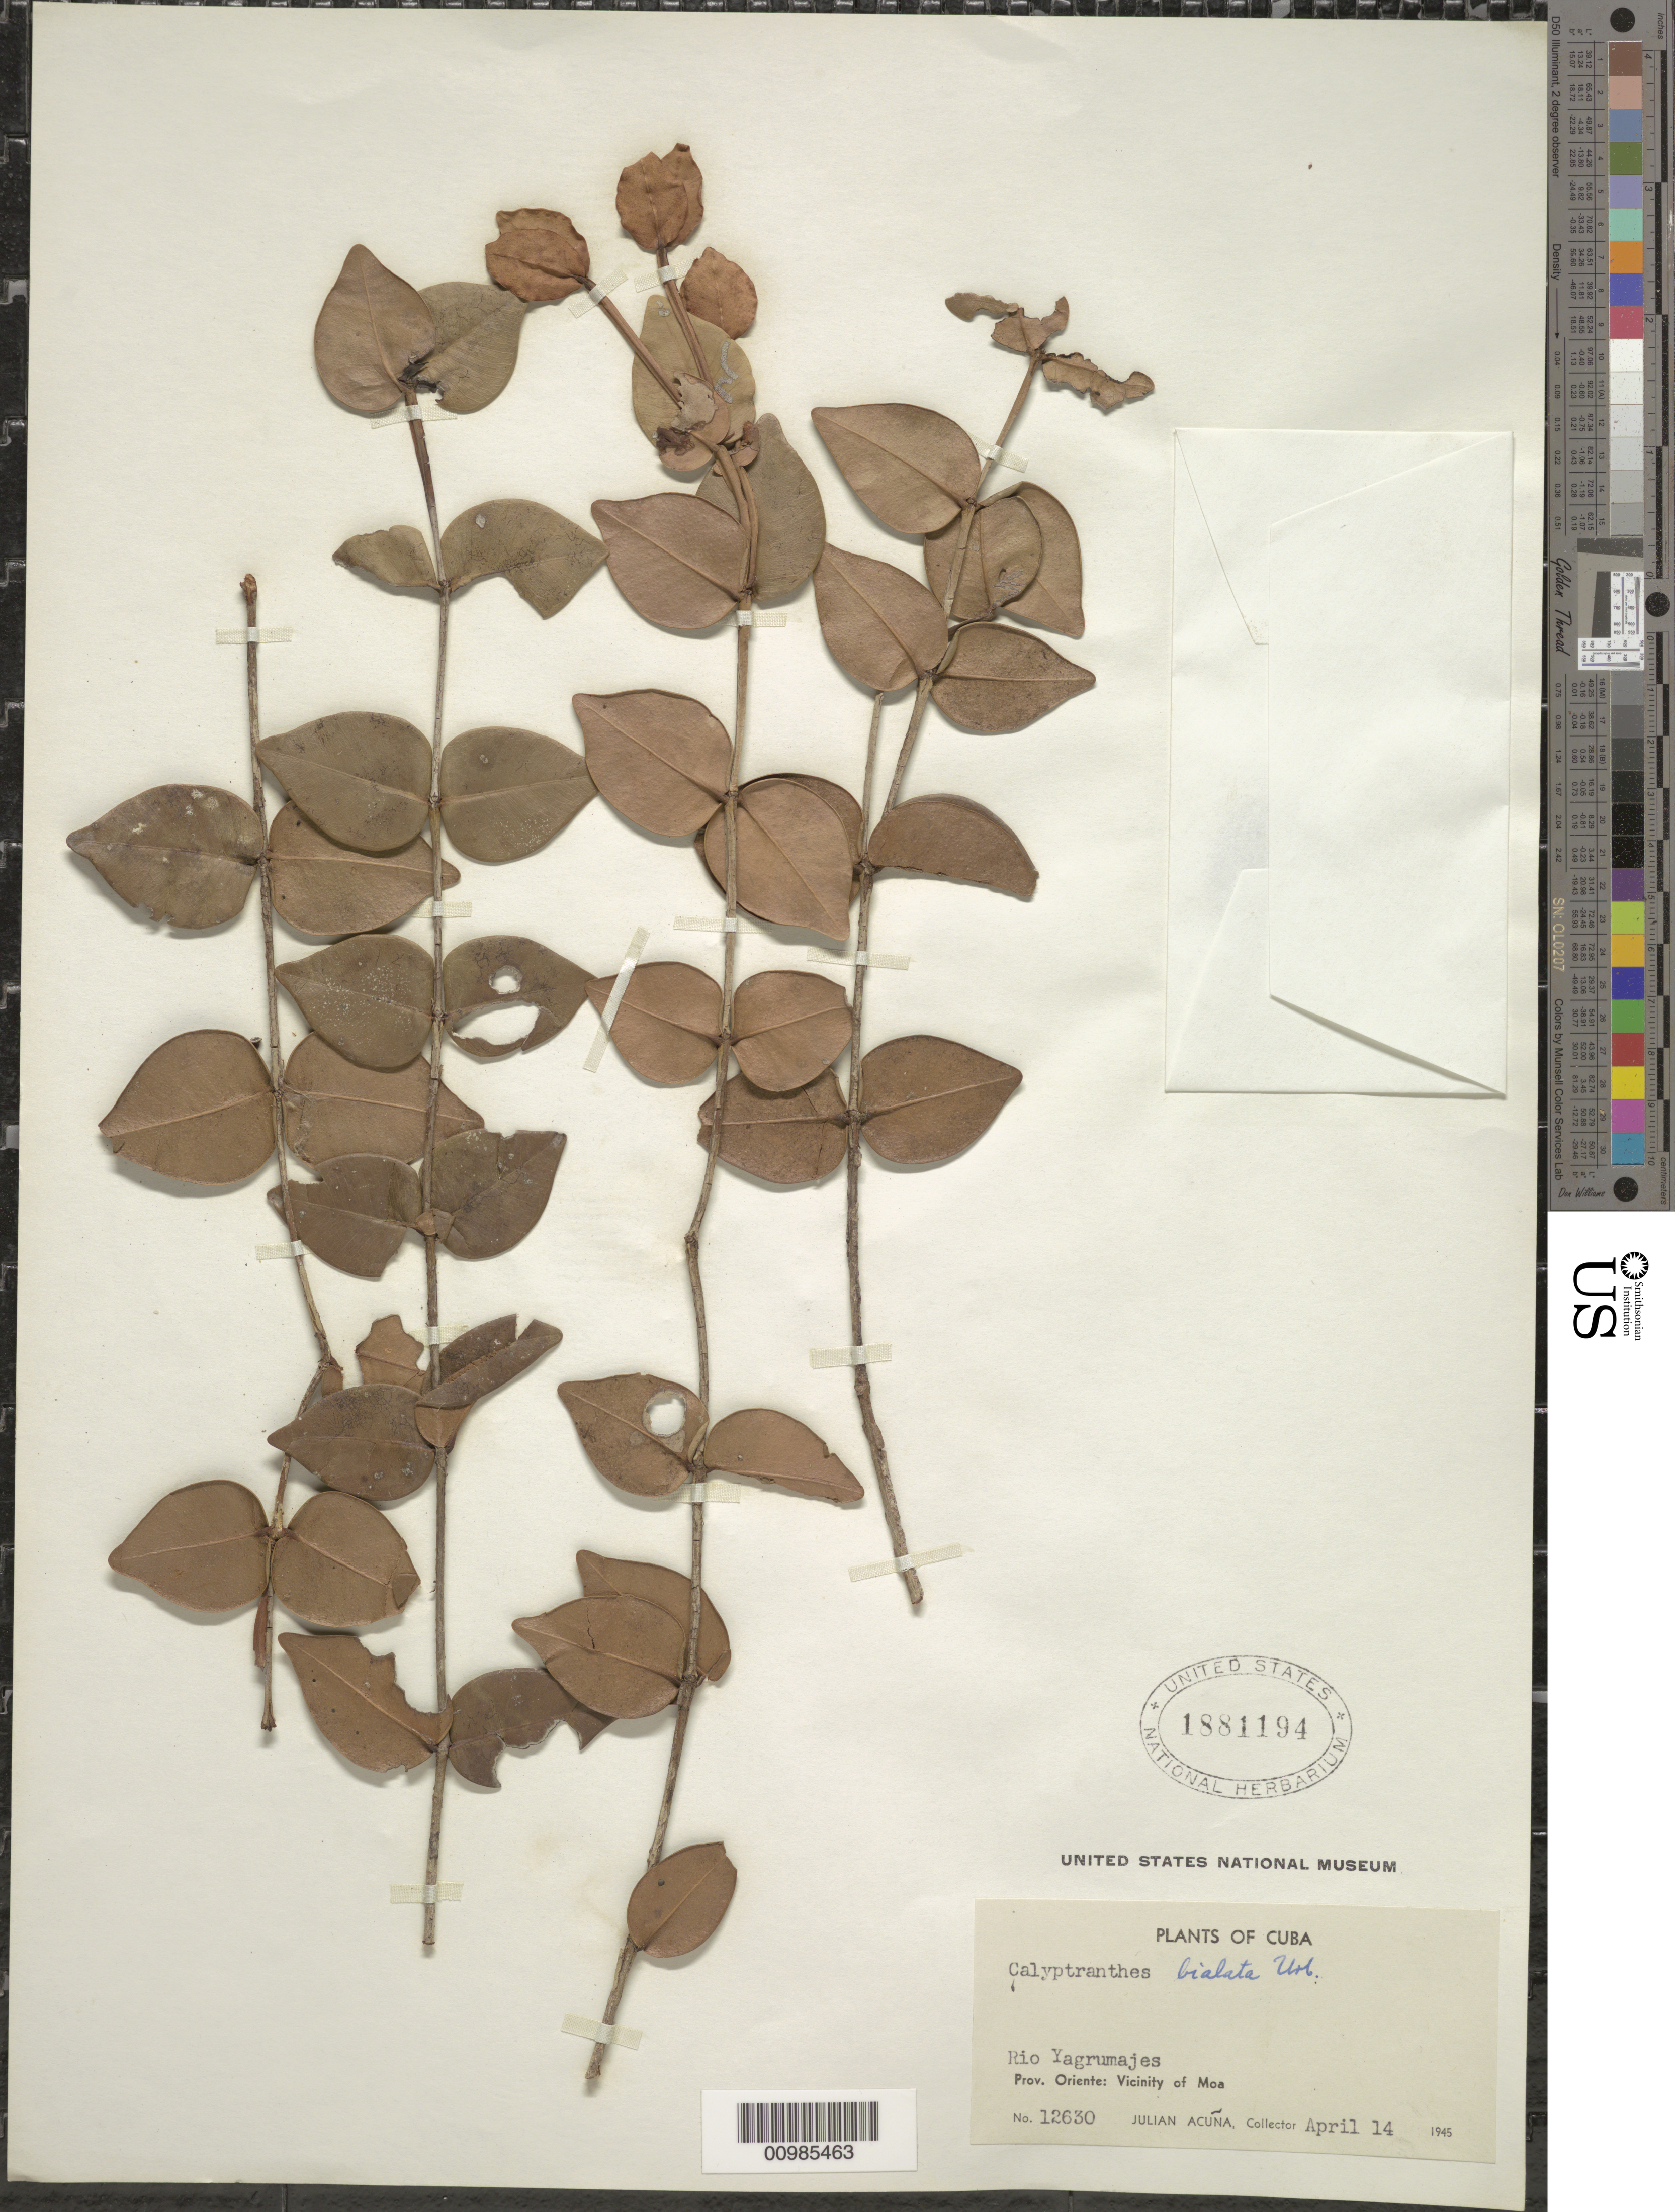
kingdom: Plantae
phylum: Tracheophyta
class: Magnoliopsida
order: Myrtales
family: Myrtaceae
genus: Myrcia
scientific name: Myrcia bialata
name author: (Urb.) Z. Acosta & K. Samra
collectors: J. Acuña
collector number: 12630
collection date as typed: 14 Apr 1945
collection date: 1945-04-14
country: Cuba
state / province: Holguín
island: Cuba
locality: Rio Yagrumajes, vicinity of Moa [Oriente]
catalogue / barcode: US 1881194